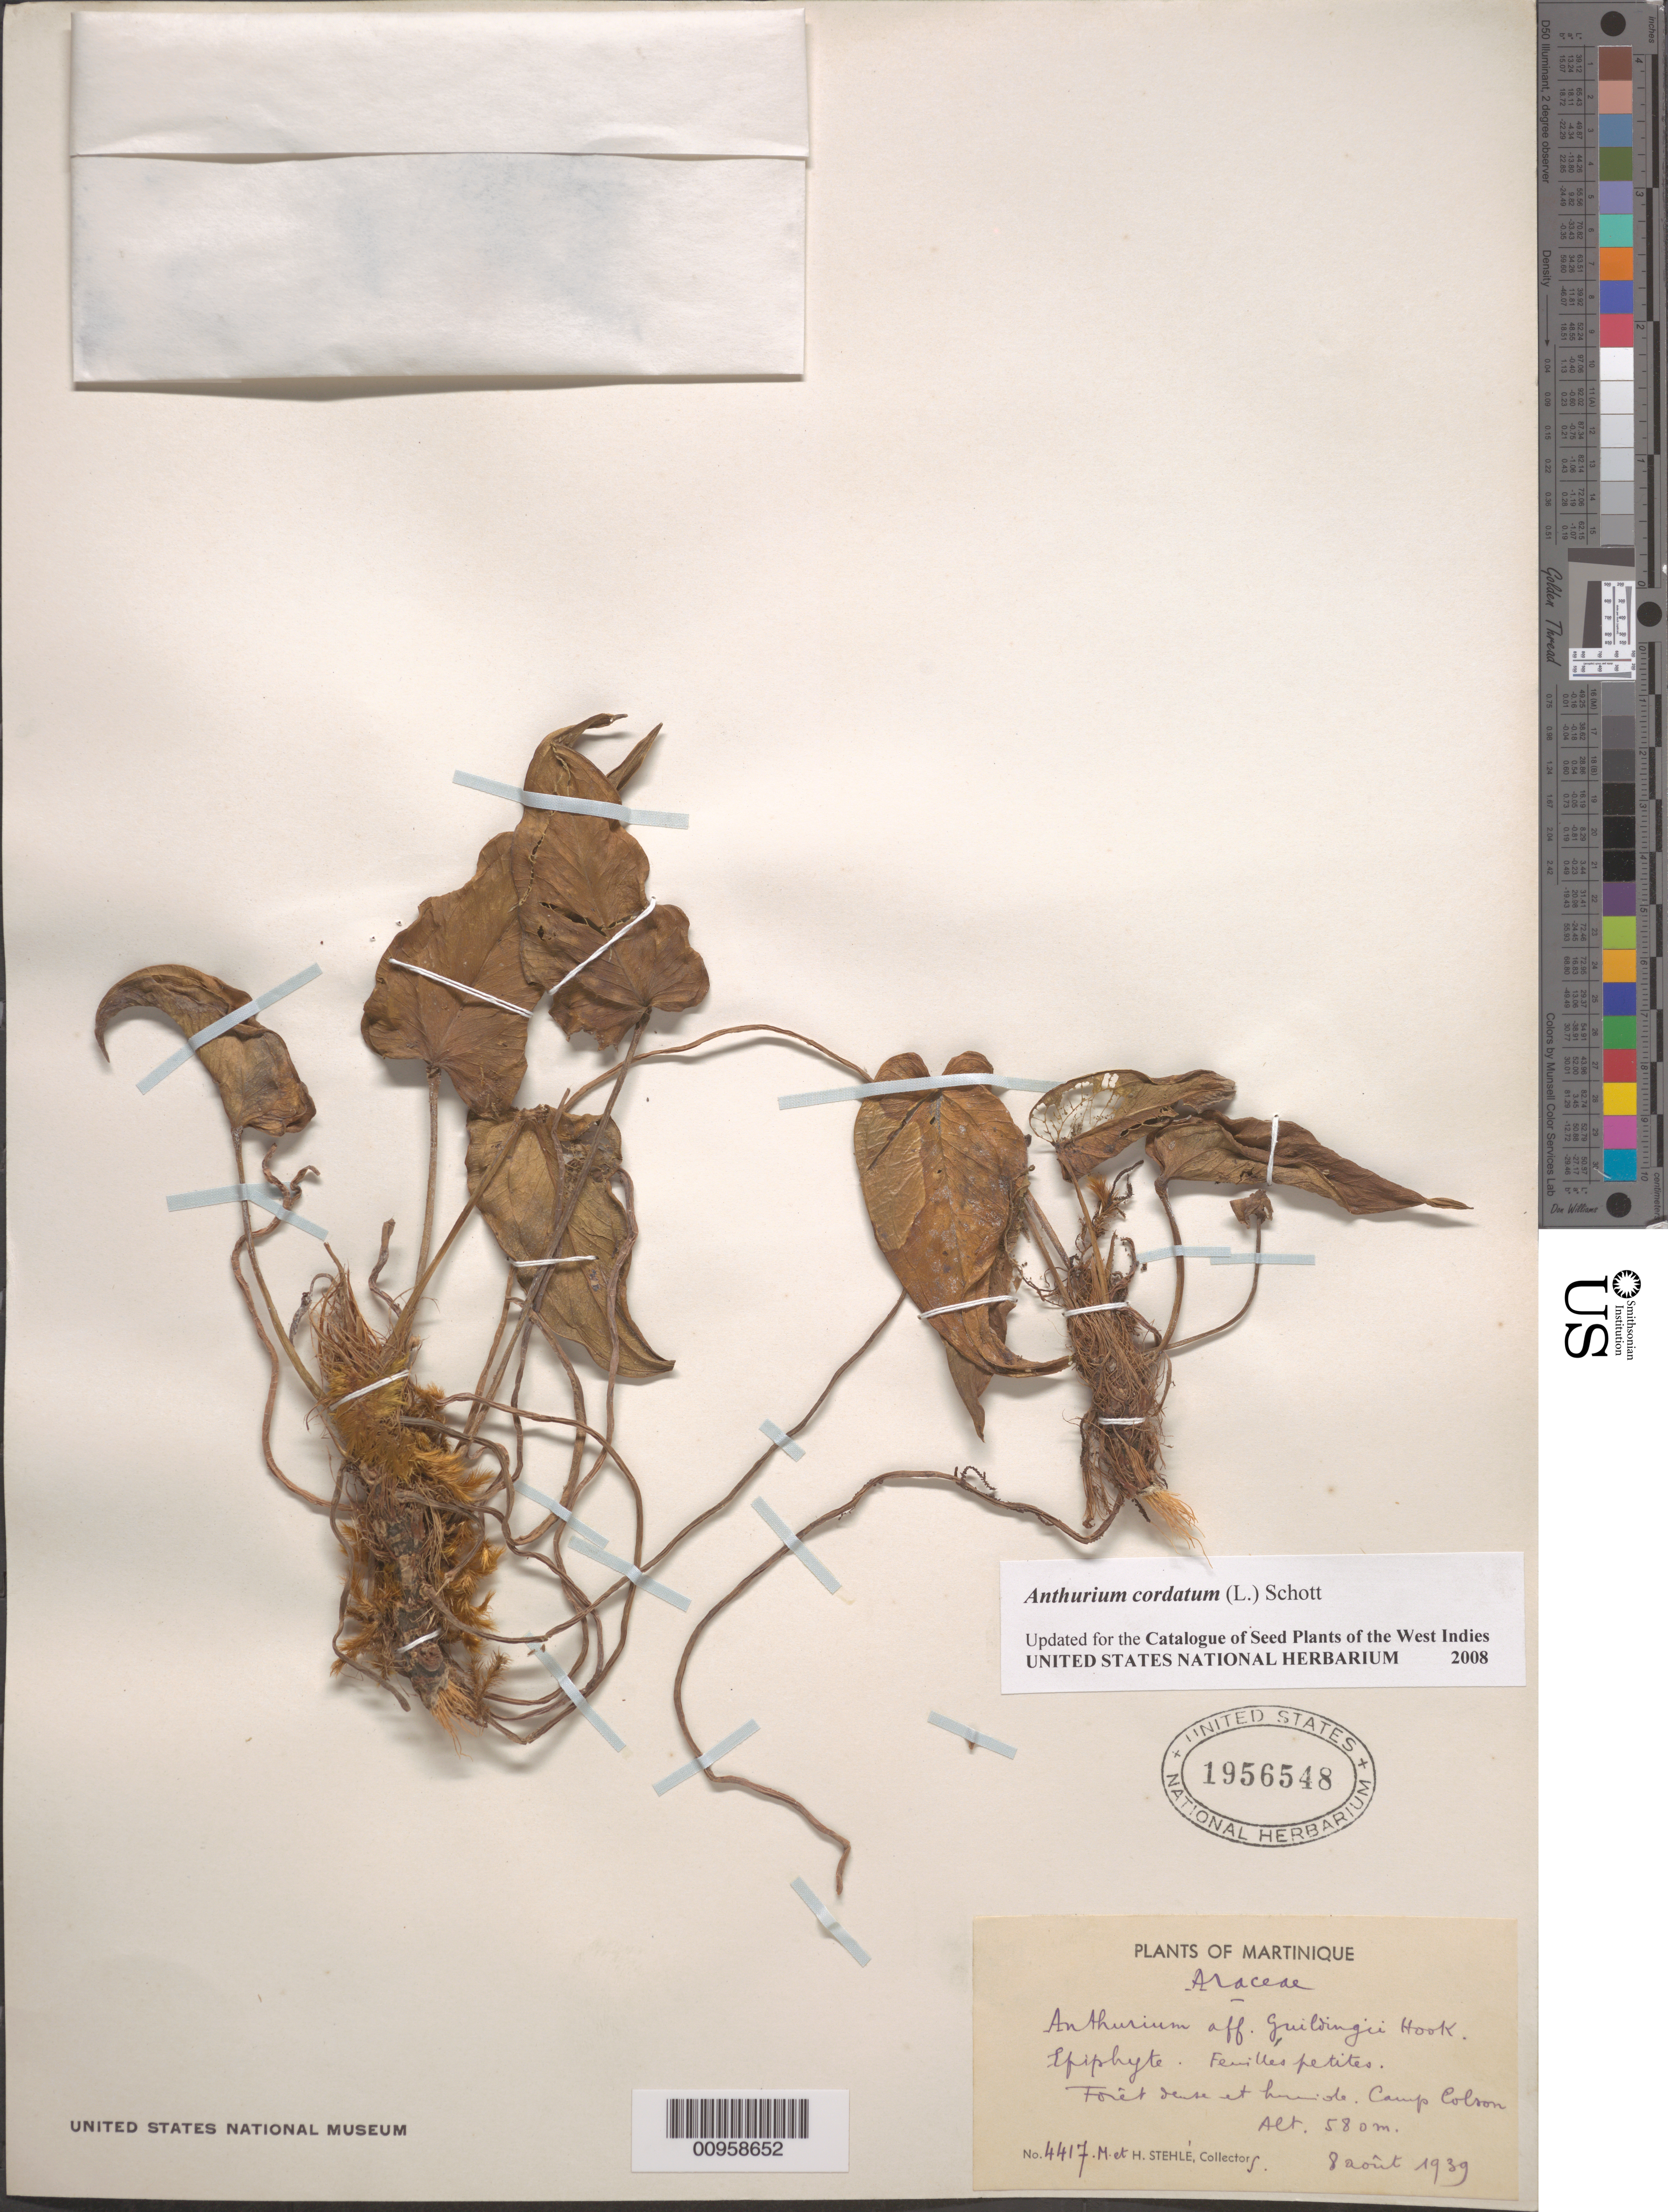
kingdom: Plantae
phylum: Tracheophyta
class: Liliopsida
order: Alismatales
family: Araceae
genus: Anthurium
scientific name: Anthurium cordatum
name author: (L.) Schott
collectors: H. Stehlé & M. Stehlé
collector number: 4417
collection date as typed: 08 Aug 1939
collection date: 1939-08-08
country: Martinique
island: Martinique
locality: Camp Colson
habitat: Fôret dense et humide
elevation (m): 580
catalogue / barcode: US 1956548